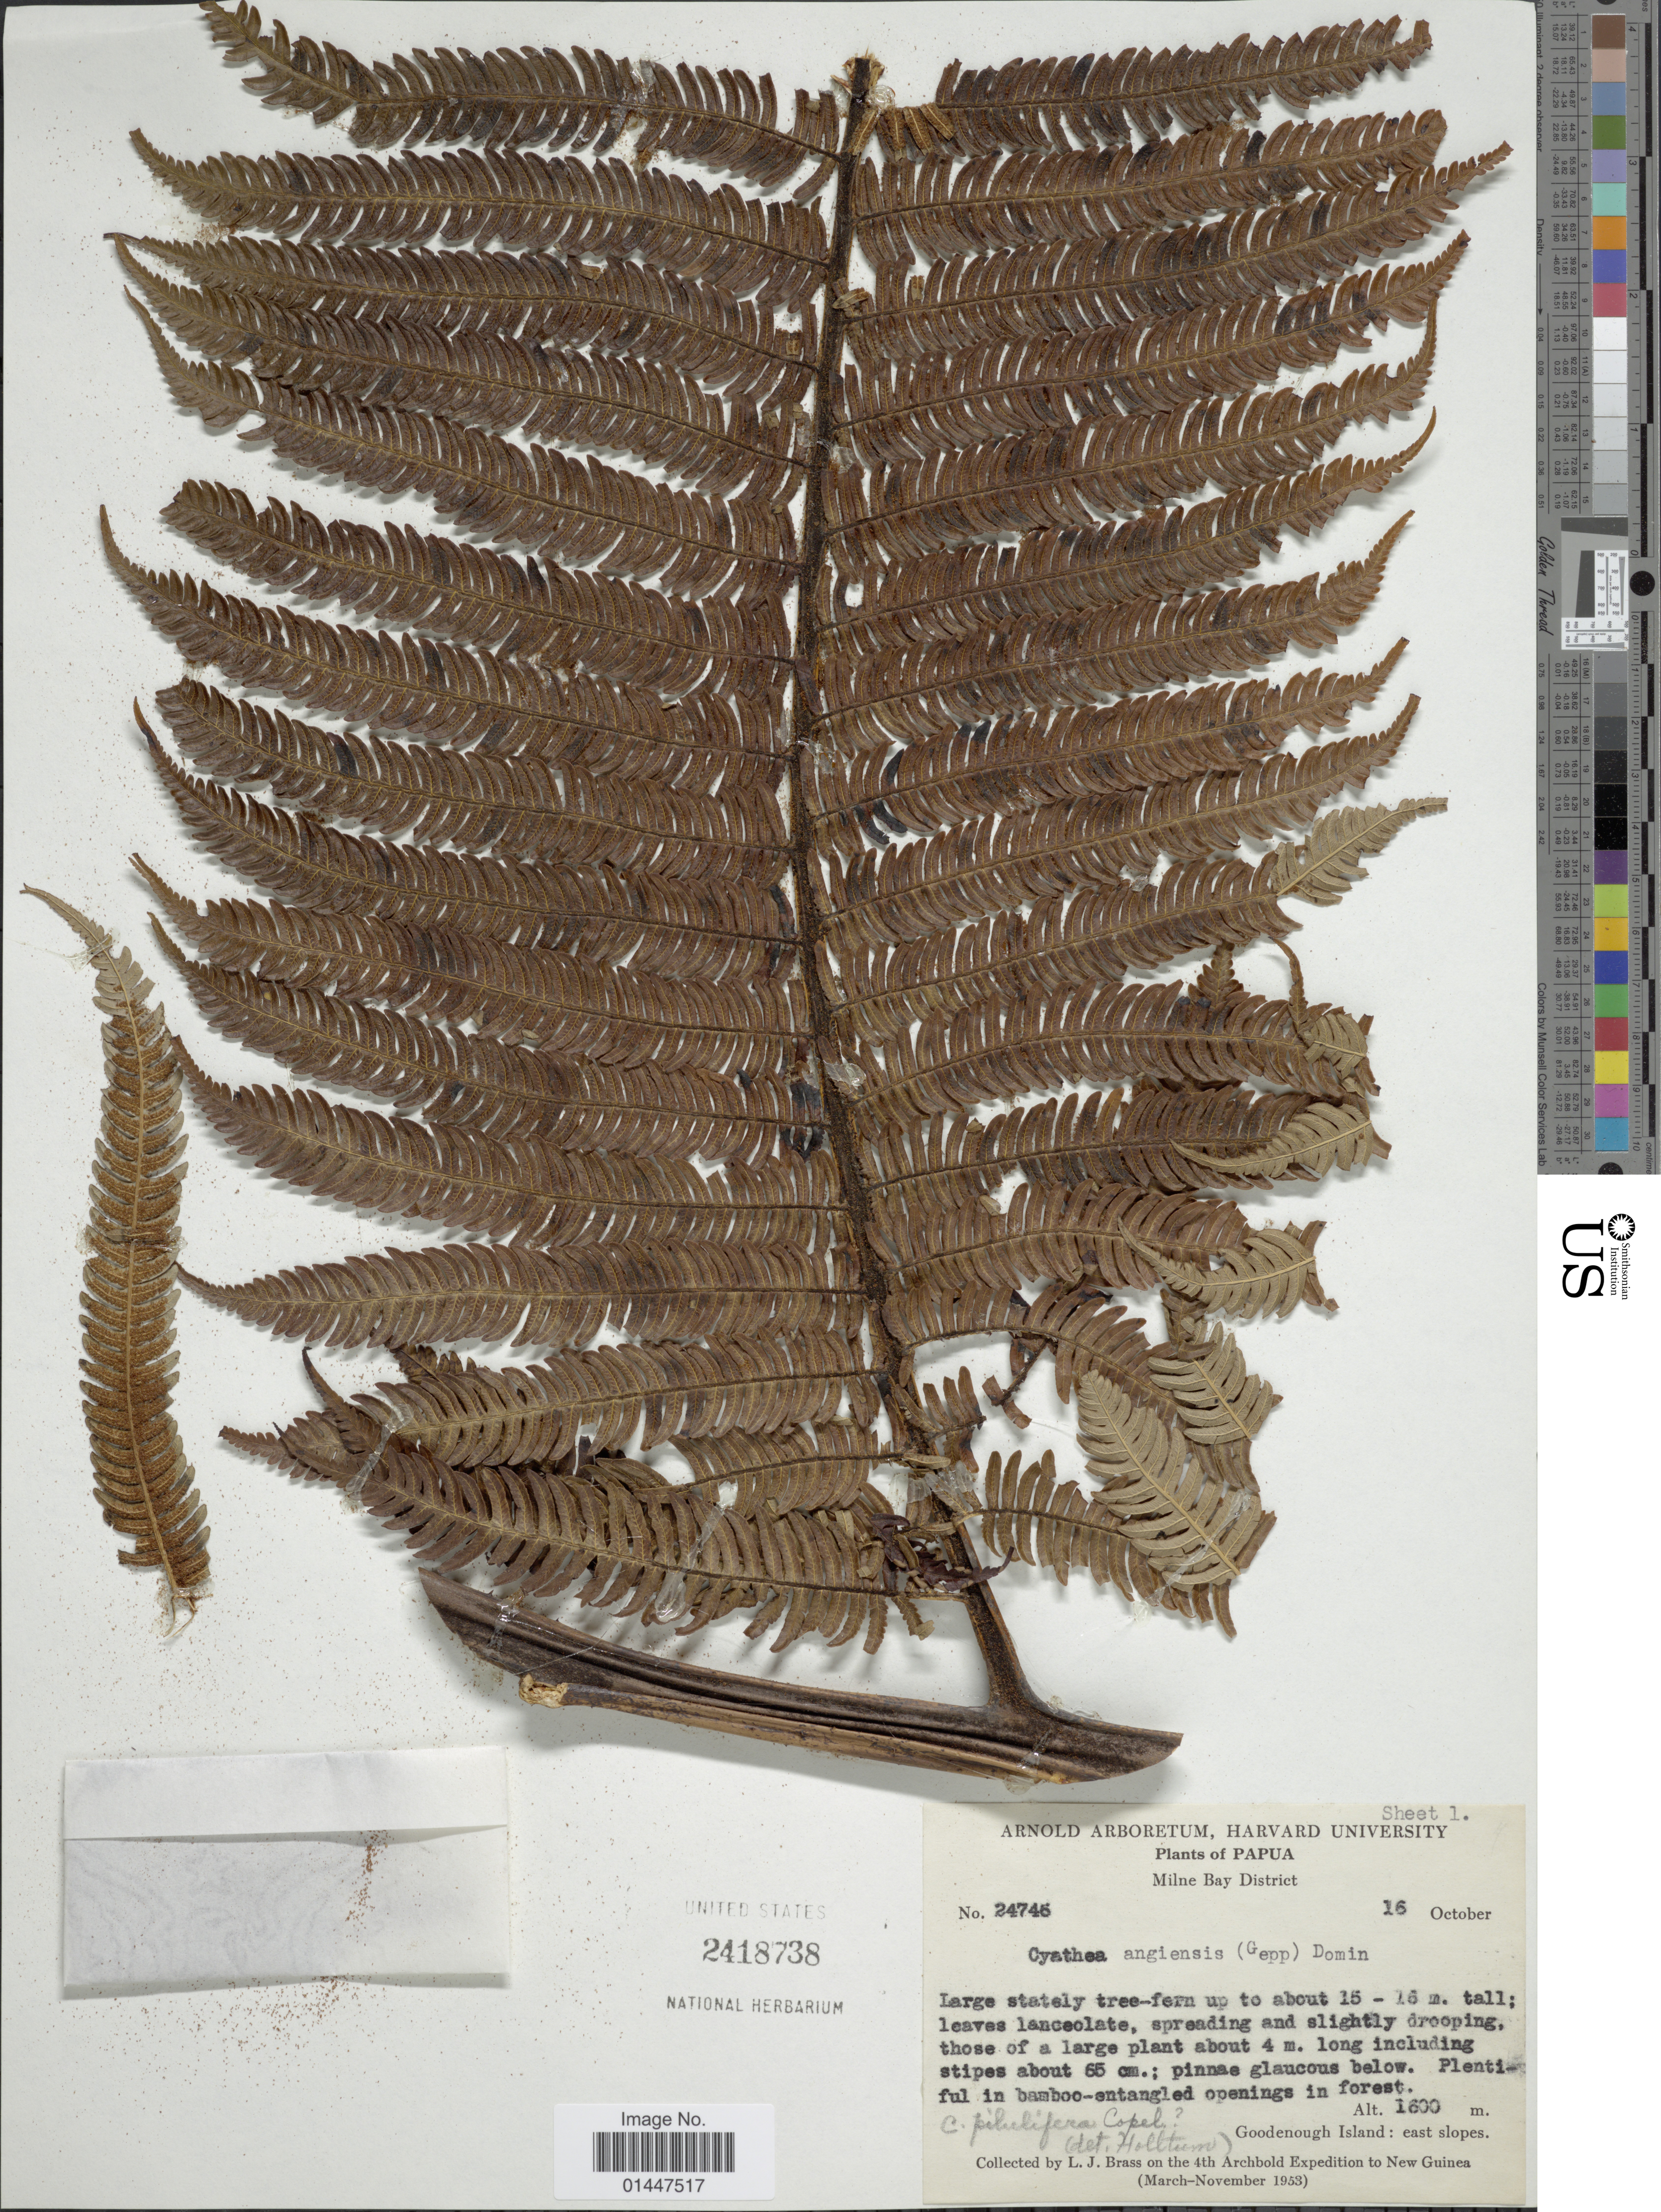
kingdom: Plantae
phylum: Tracheophyta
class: Polypodiopsida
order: Cyatheales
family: Cyatheaceae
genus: Sphaeropteris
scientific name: Sphaeropteris angiensis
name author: (A. Gepp) R.M. Tryon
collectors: L. J. Brass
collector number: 24745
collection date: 1953-10-16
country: Papua New Guinea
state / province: Milne Bay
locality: Papua. Milne Bay District. Goodenough Island: east slopes.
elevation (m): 1600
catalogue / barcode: US 2418738